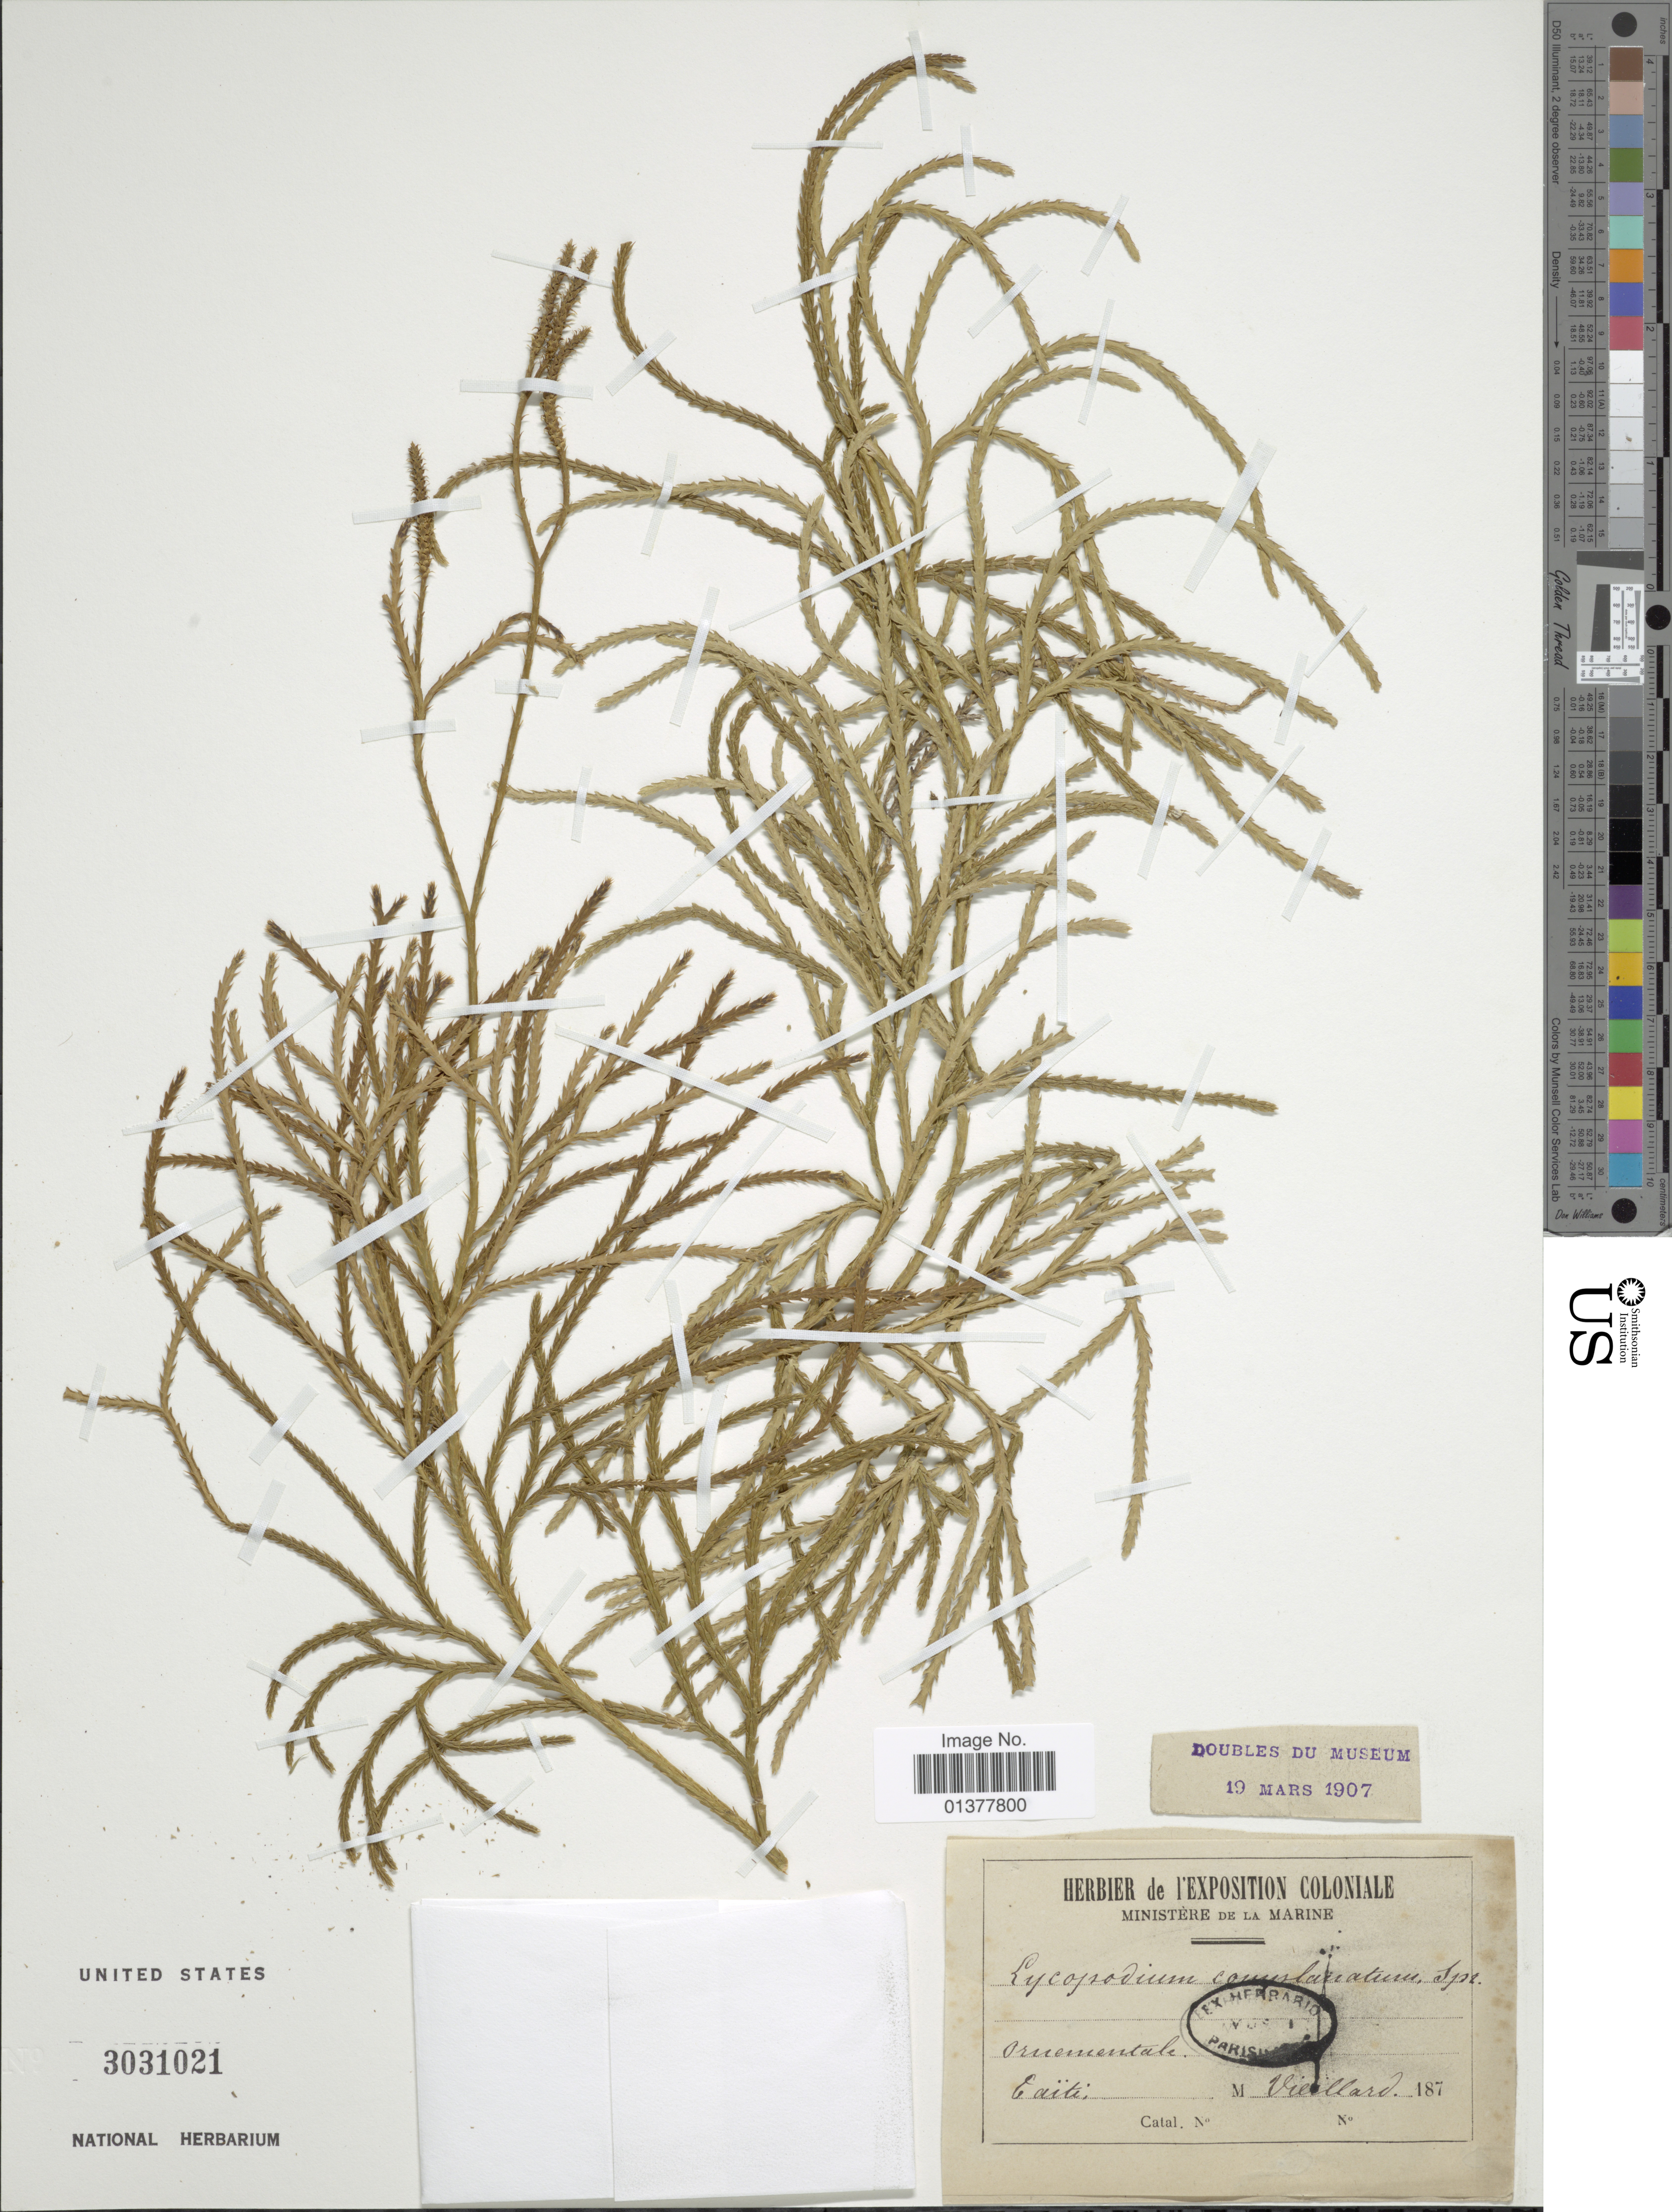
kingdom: Plantae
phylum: Tracheophyta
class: Lycopodiopsida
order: Lycopodiales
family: Lycopodiaceae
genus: Diphasiastrum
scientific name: Diphasiastrum platyrhizomum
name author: (J.H. Wilce) Holub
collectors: Vieillard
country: French Polynesia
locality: Taiti, ornementale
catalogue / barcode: US 3031021